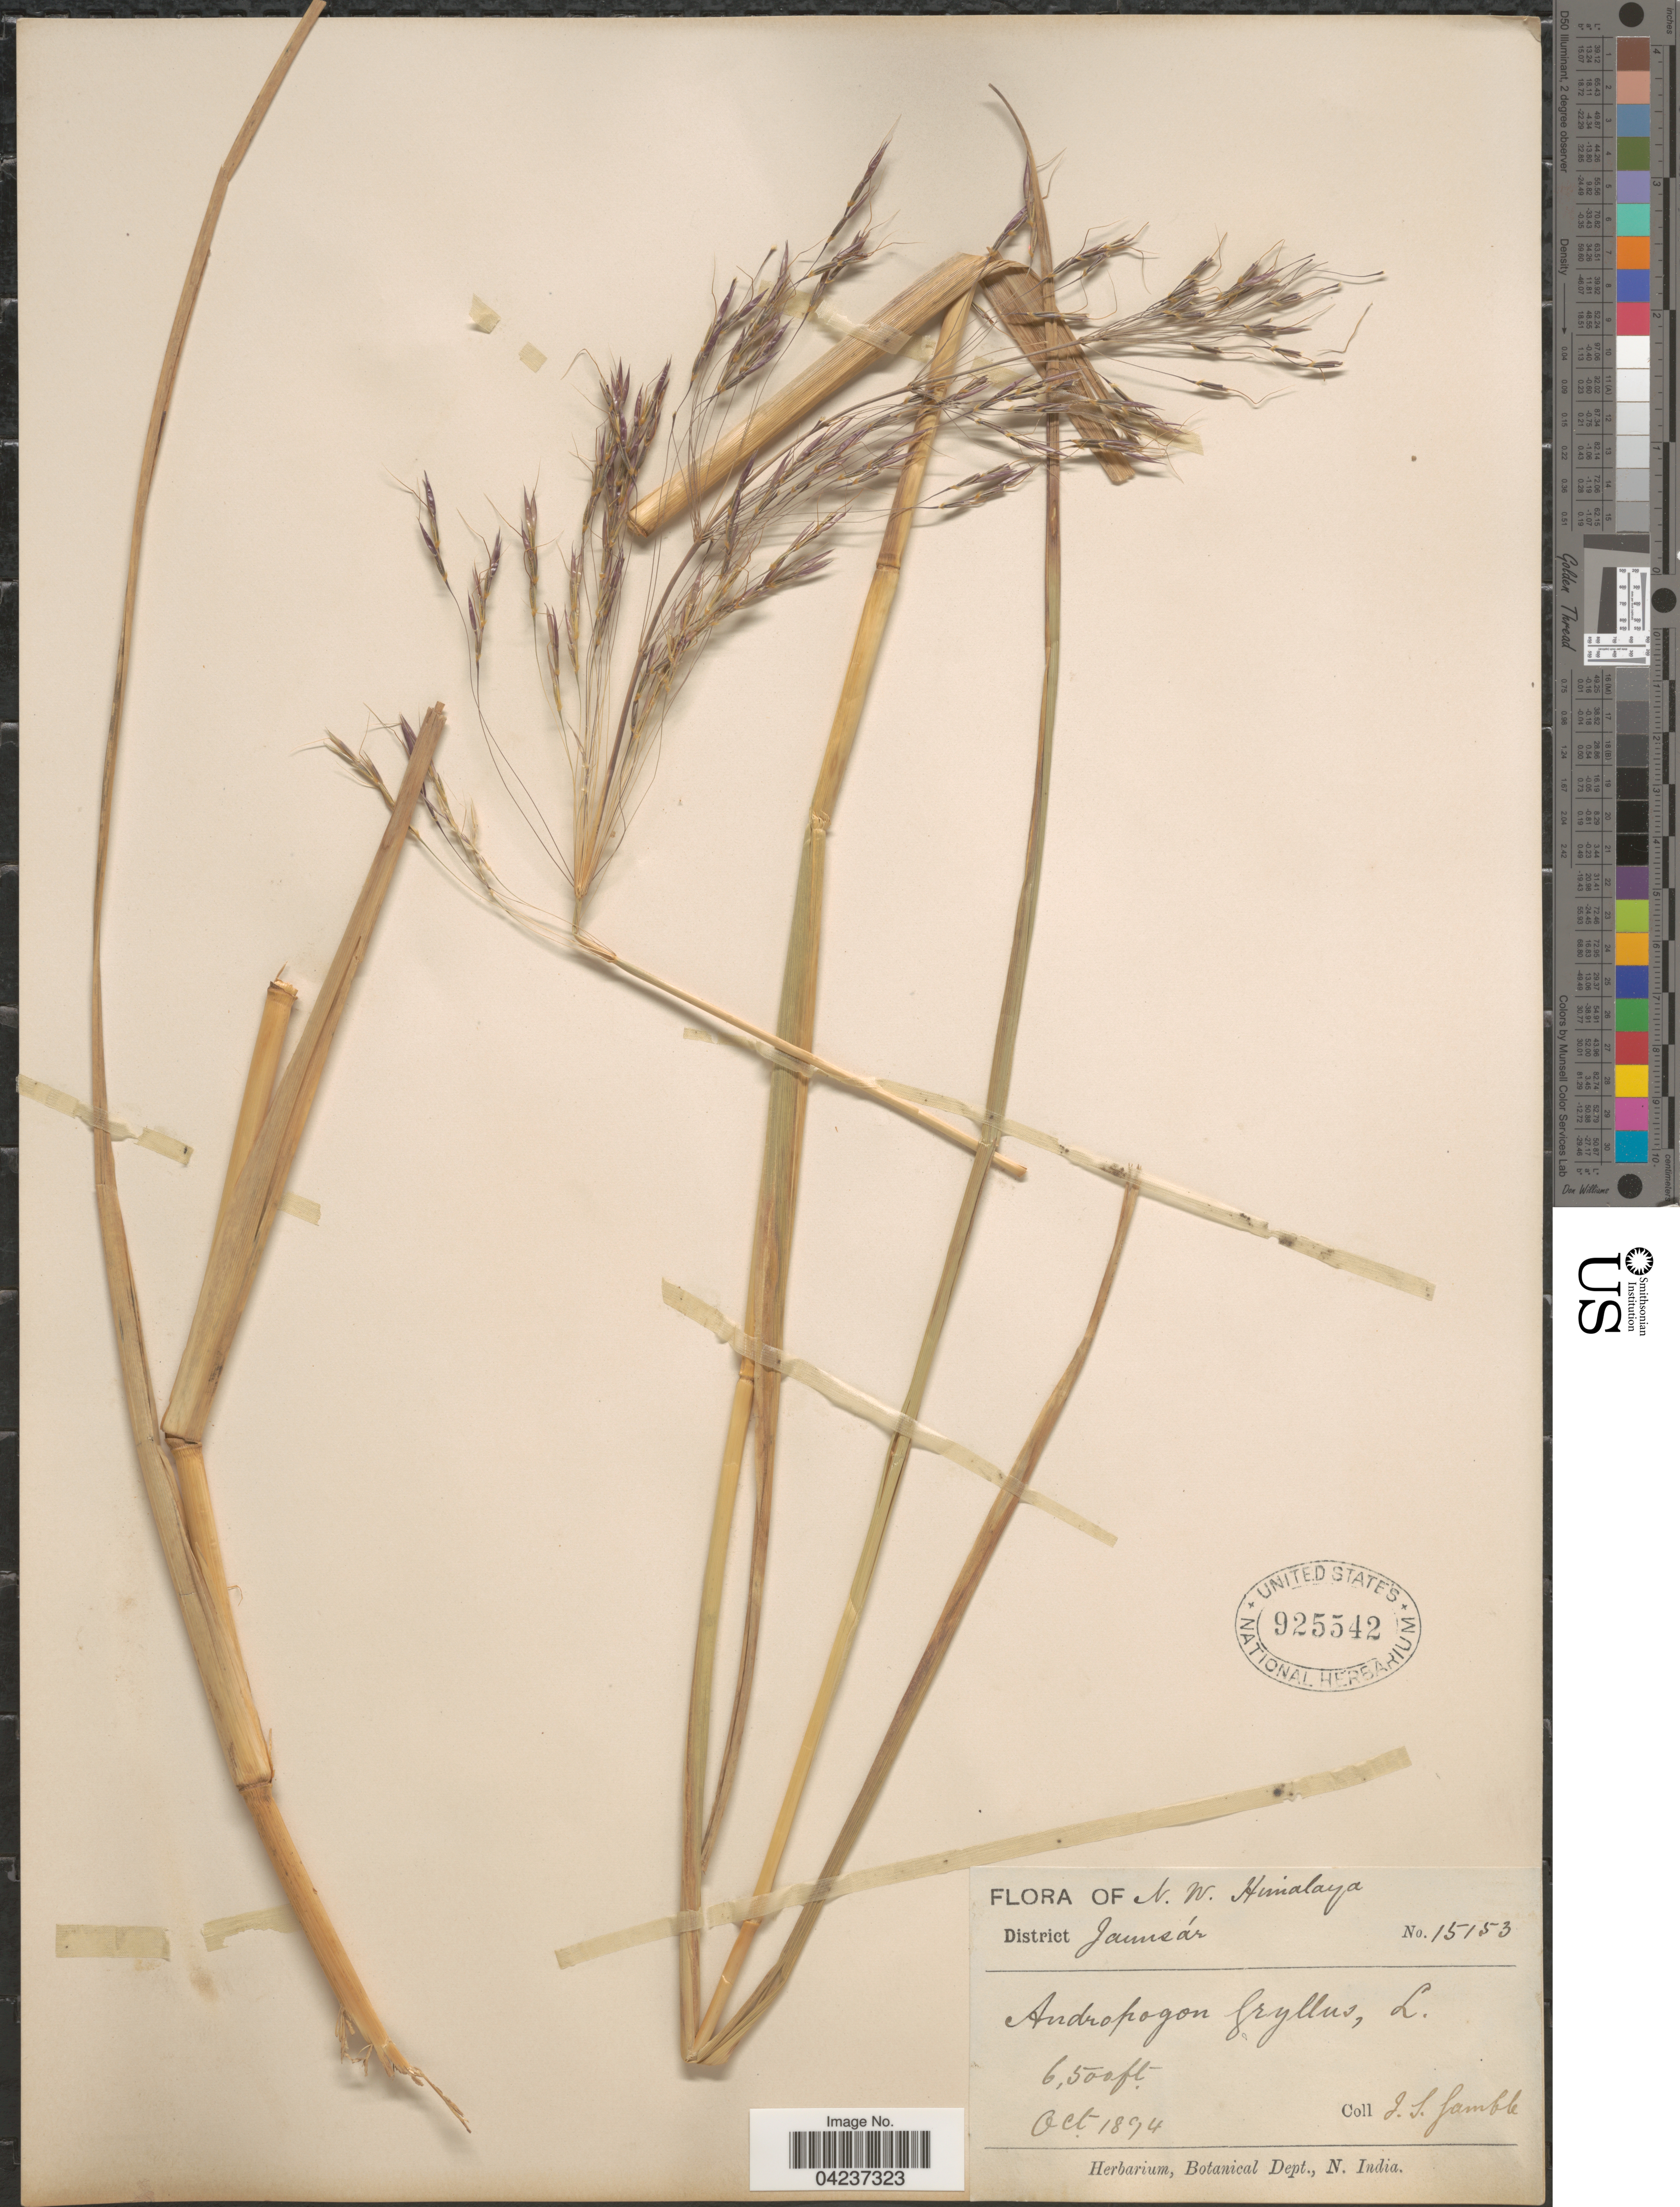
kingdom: Plantae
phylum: Tracheophyta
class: Liliopsida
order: Poales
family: Poaceae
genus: Chrysopogon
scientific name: Chrysopogon gryllus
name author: (L.) Trin.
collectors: J. S. Gamble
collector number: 15153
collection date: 1894-10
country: India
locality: N.W. Himalaya. District Jamsár.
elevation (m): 1981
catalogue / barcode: US 925542